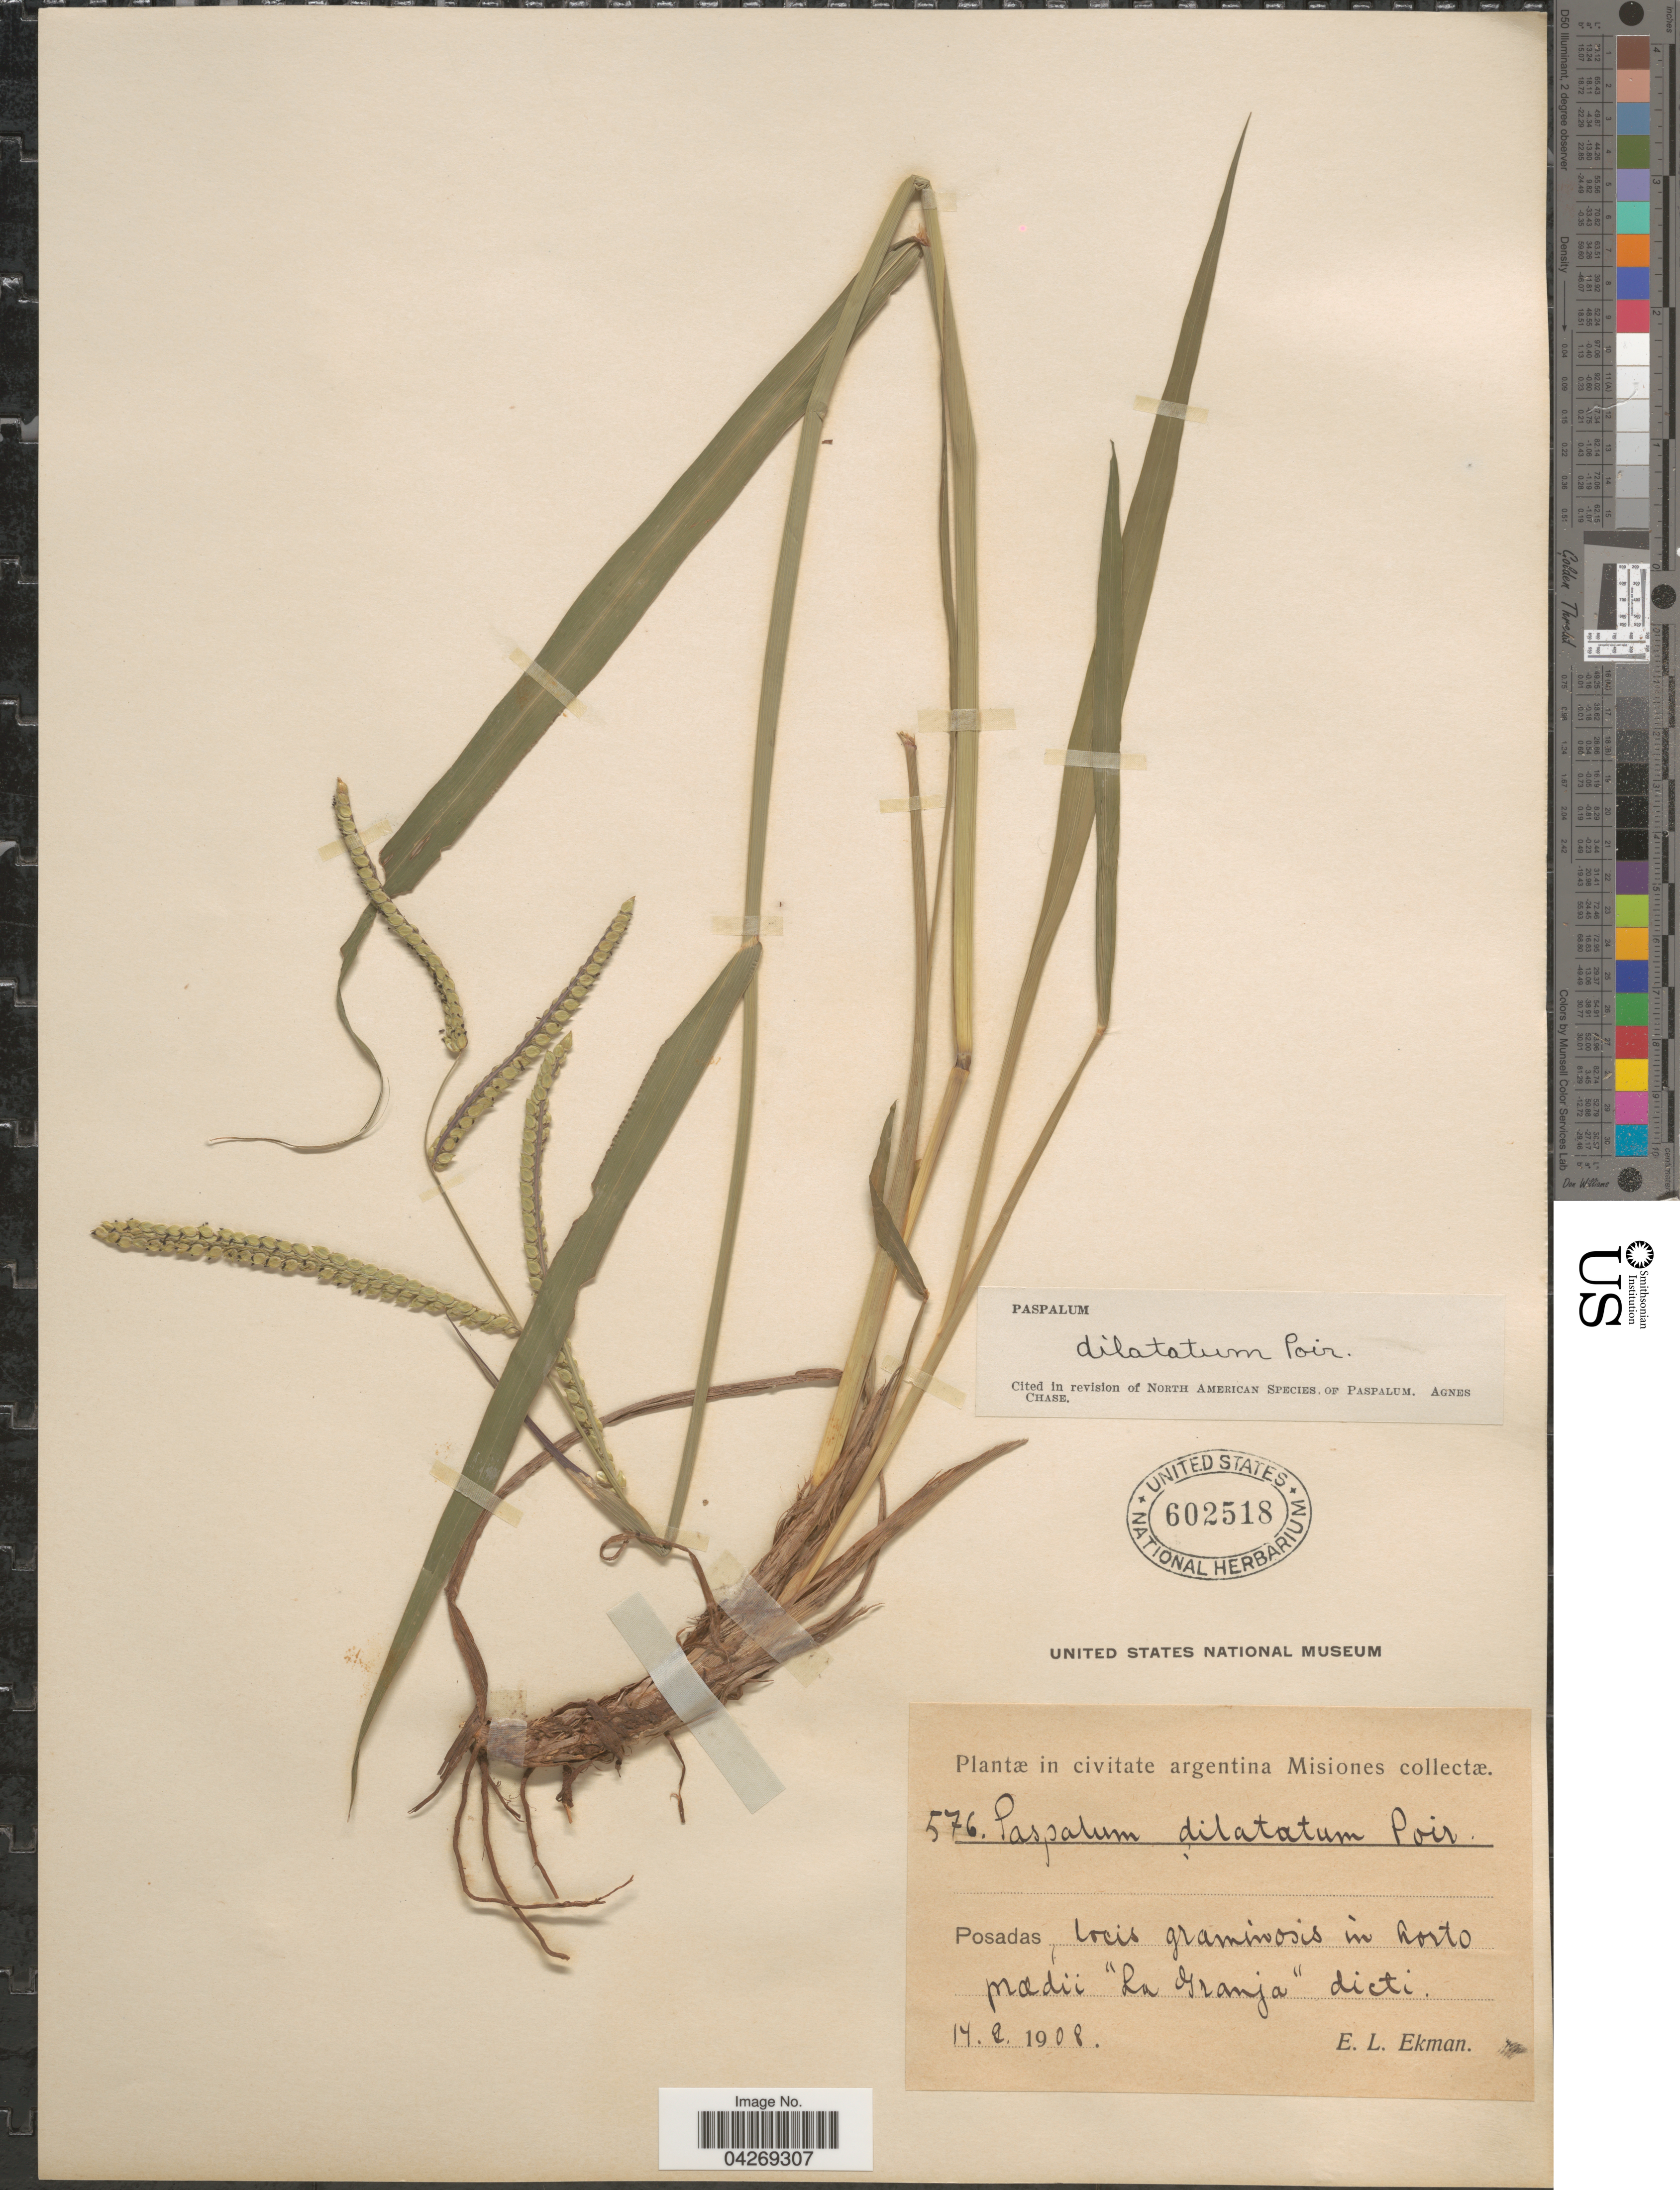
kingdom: Plantae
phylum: Tracheophyta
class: Liliopsida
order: Poales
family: Poaceae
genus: Paspalum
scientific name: Paspalum dilatatum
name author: Poir.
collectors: E. L. Ekman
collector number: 576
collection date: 1908-02-14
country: Argentina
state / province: Misiones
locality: Posadas, locis graminosis in Porto Madii "La Granja" dicti.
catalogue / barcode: US 602518